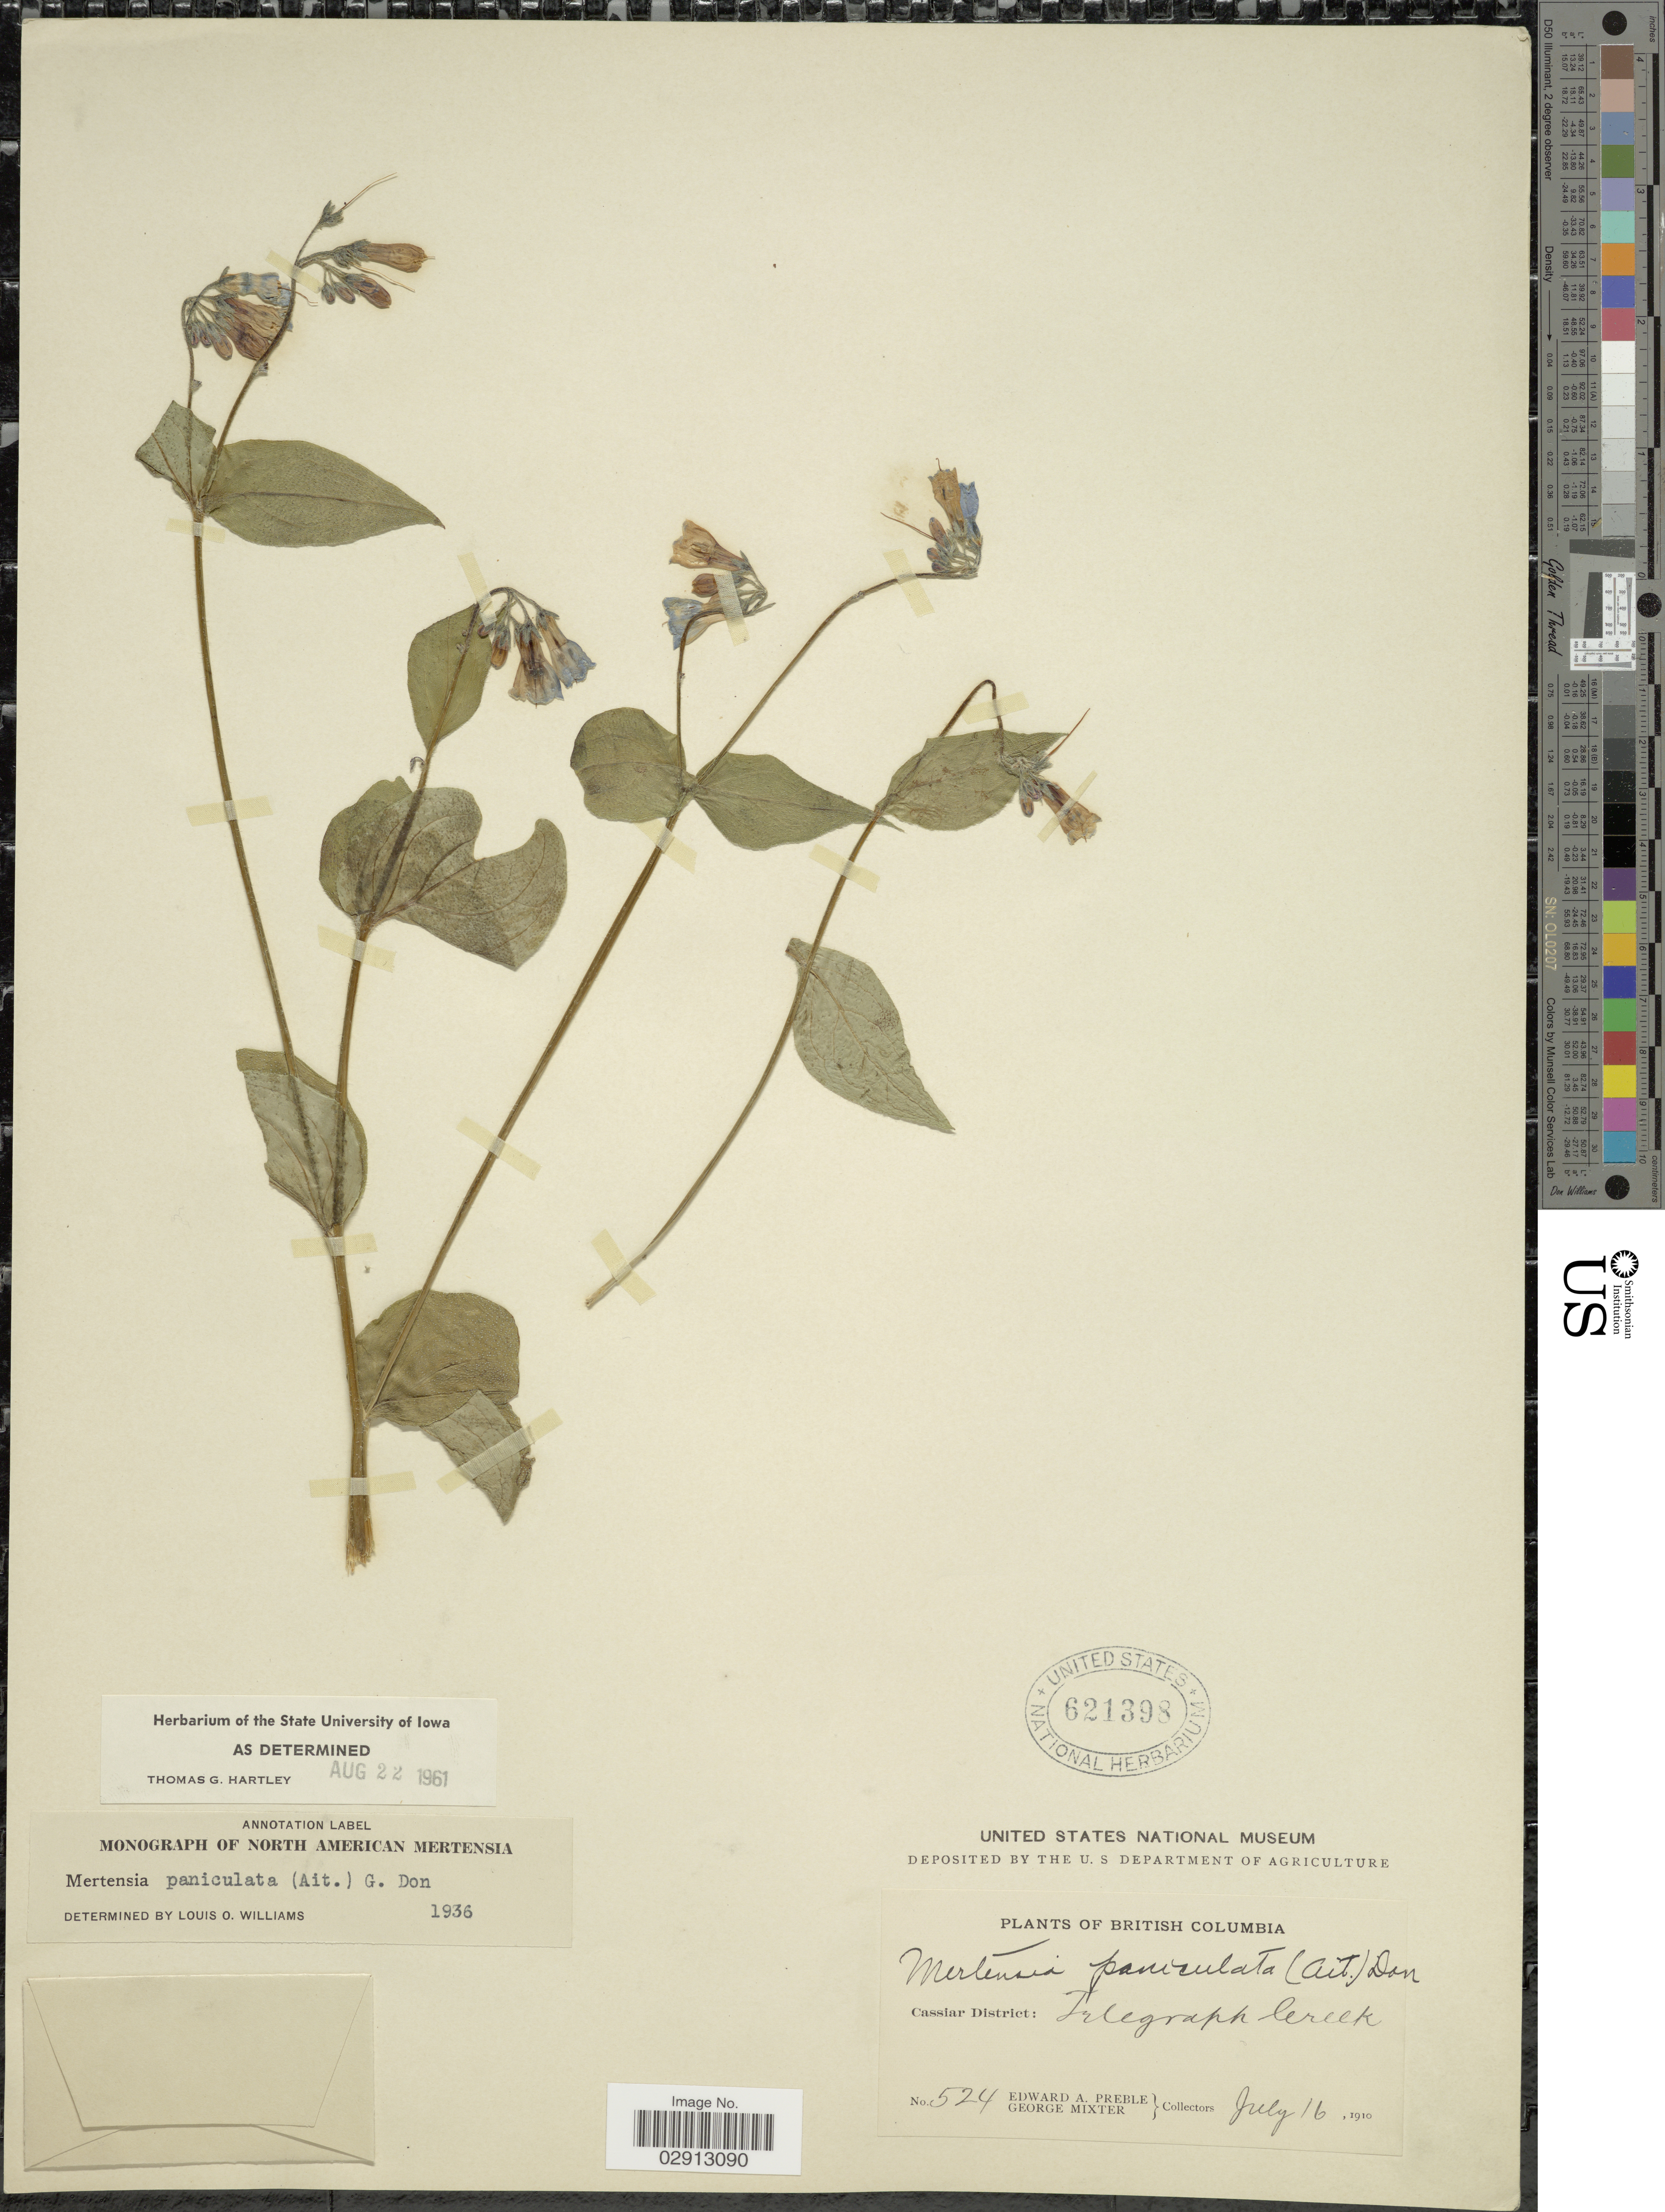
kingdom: Plantae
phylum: Tracheophyta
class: Magnoliopsida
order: Boraginales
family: Boraginaceae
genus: Mertensia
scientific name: Mertensia paniculata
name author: (Aiton) G. Don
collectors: E. Preble & G. Mixter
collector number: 524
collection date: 1910-07-16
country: Canada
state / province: British Columbia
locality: Cassiar District: Telegraph Creek.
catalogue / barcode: US 621398